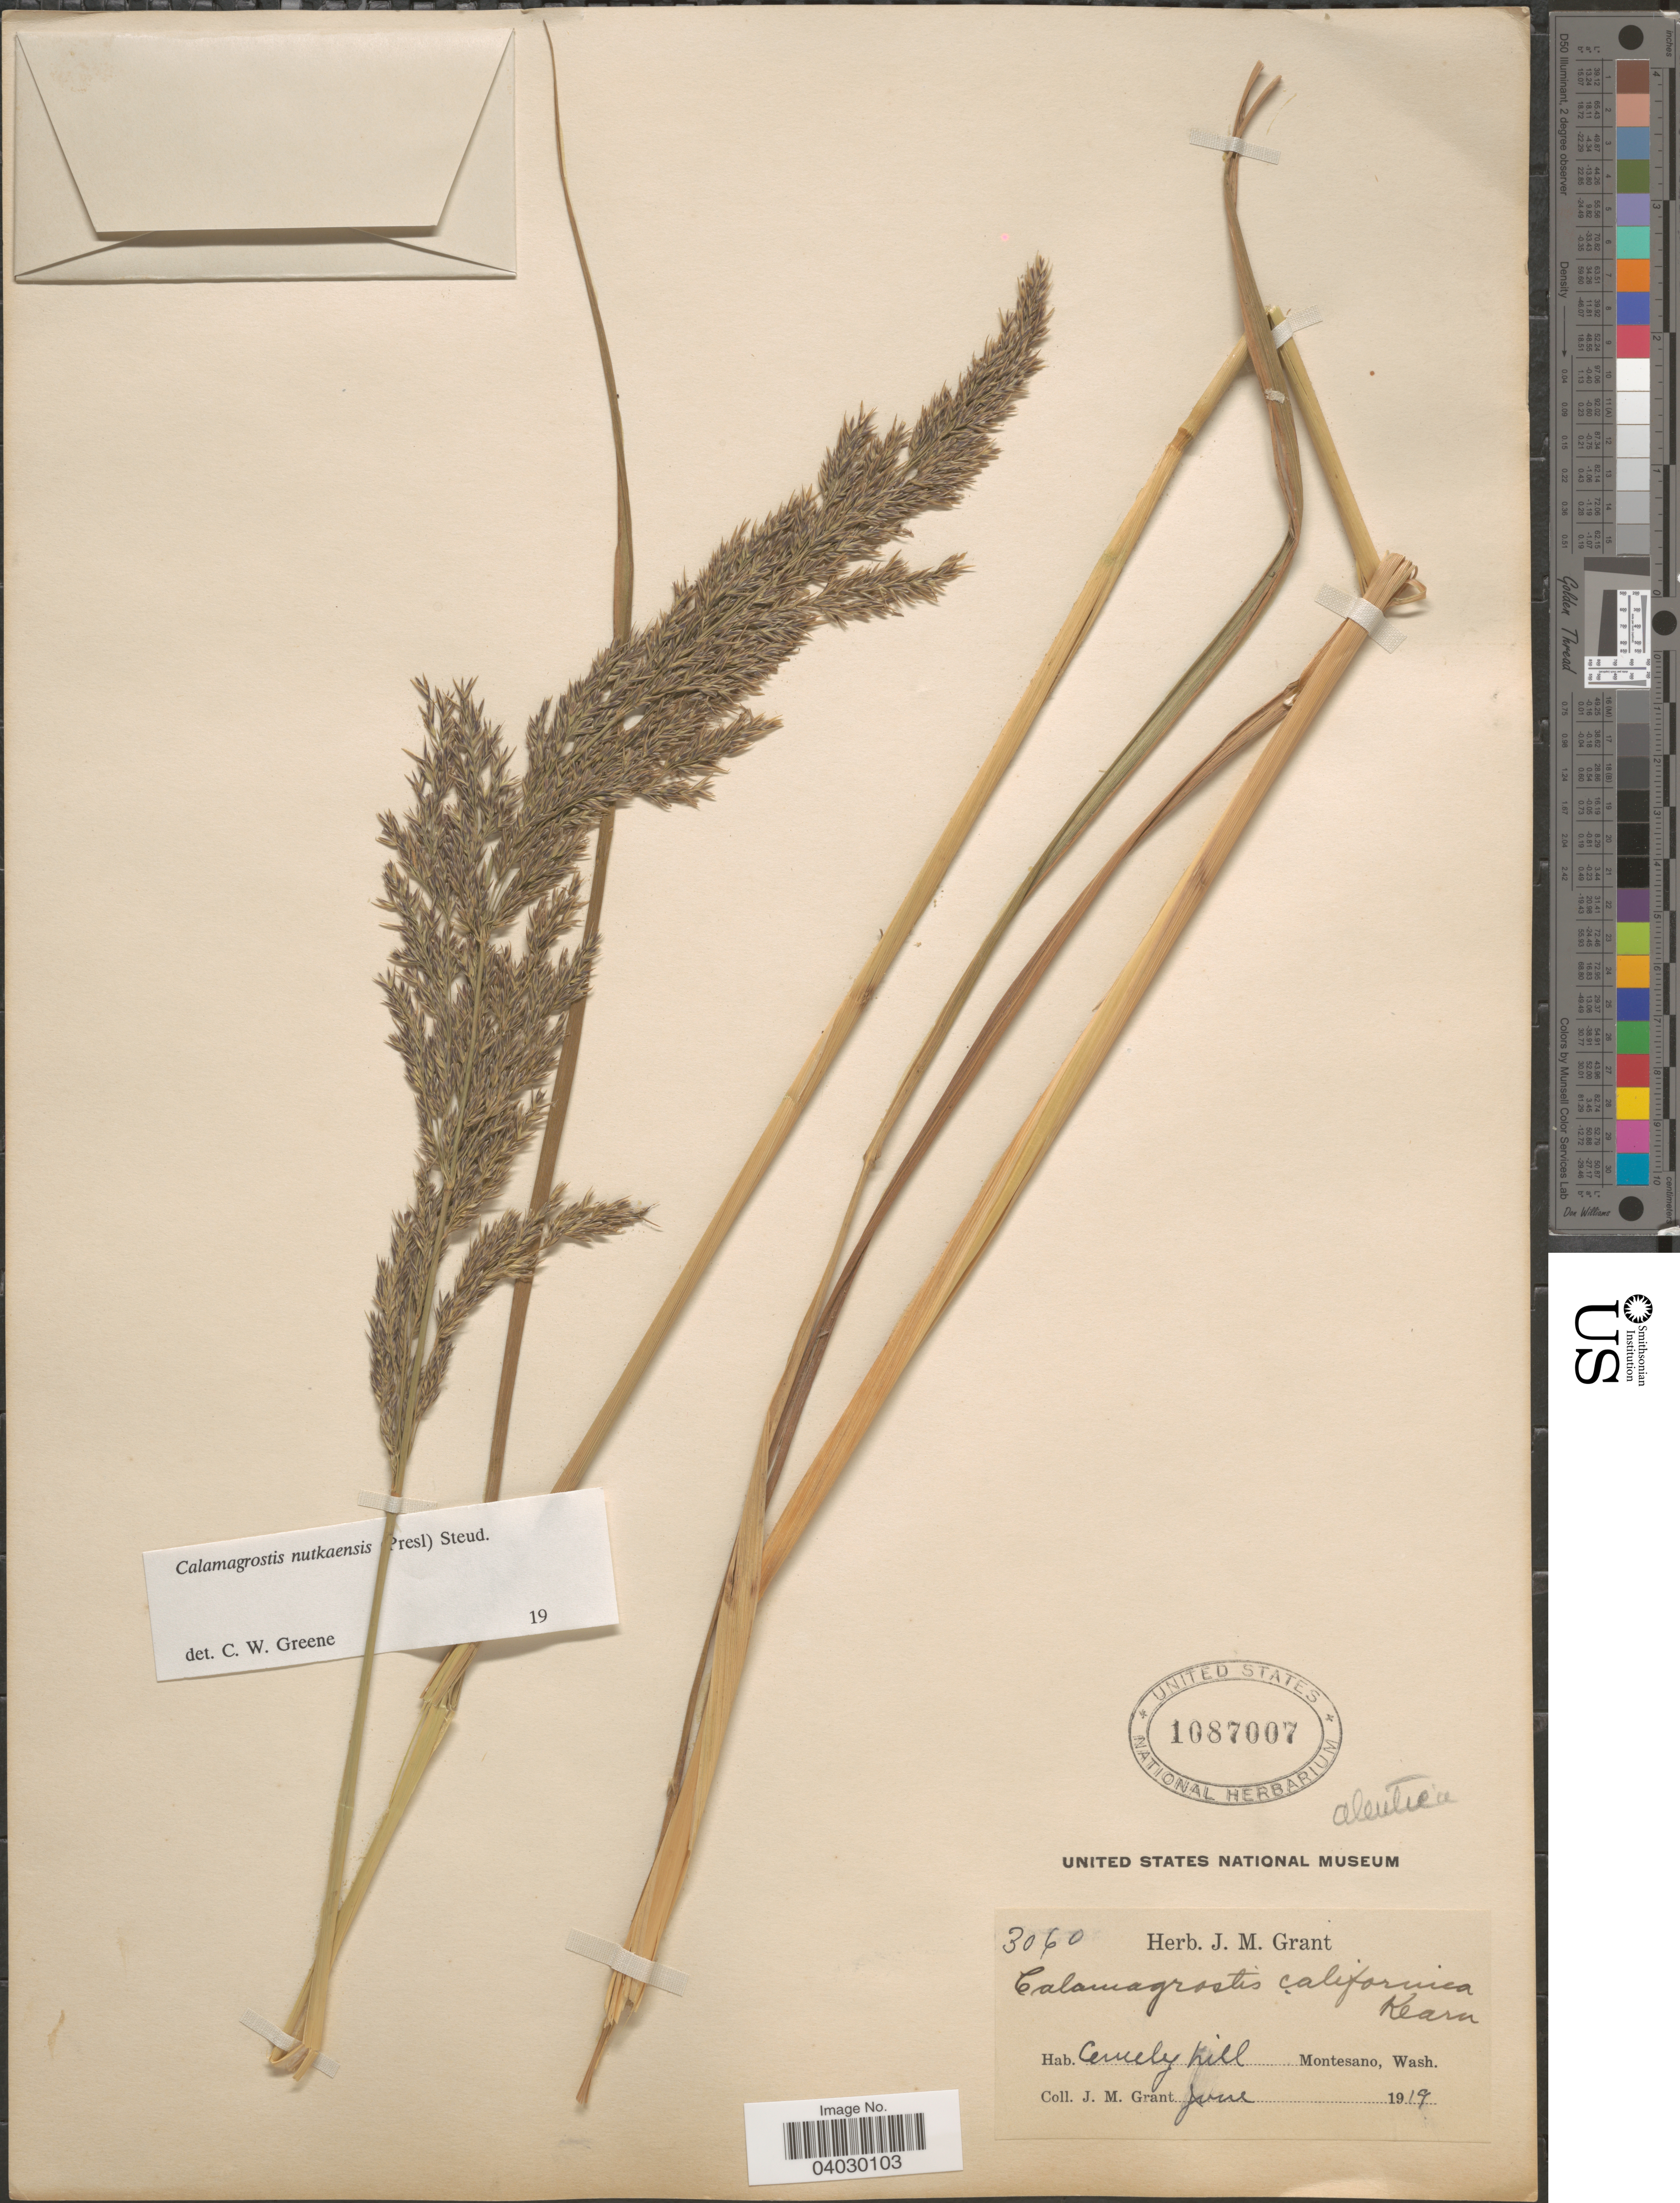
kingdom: Plantae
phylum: Tracheophyta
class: Liliopsida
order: Poales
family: Poaceae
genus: Calamagrostis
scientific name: Calamagrostis nutkaensis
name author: (J. Presl) Steud.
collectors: J. M. Grant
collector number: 3060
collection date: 1919-06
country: United States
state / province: Washington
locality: Cemely [interpreted] hill. Montesano.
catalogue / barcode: US 1087007